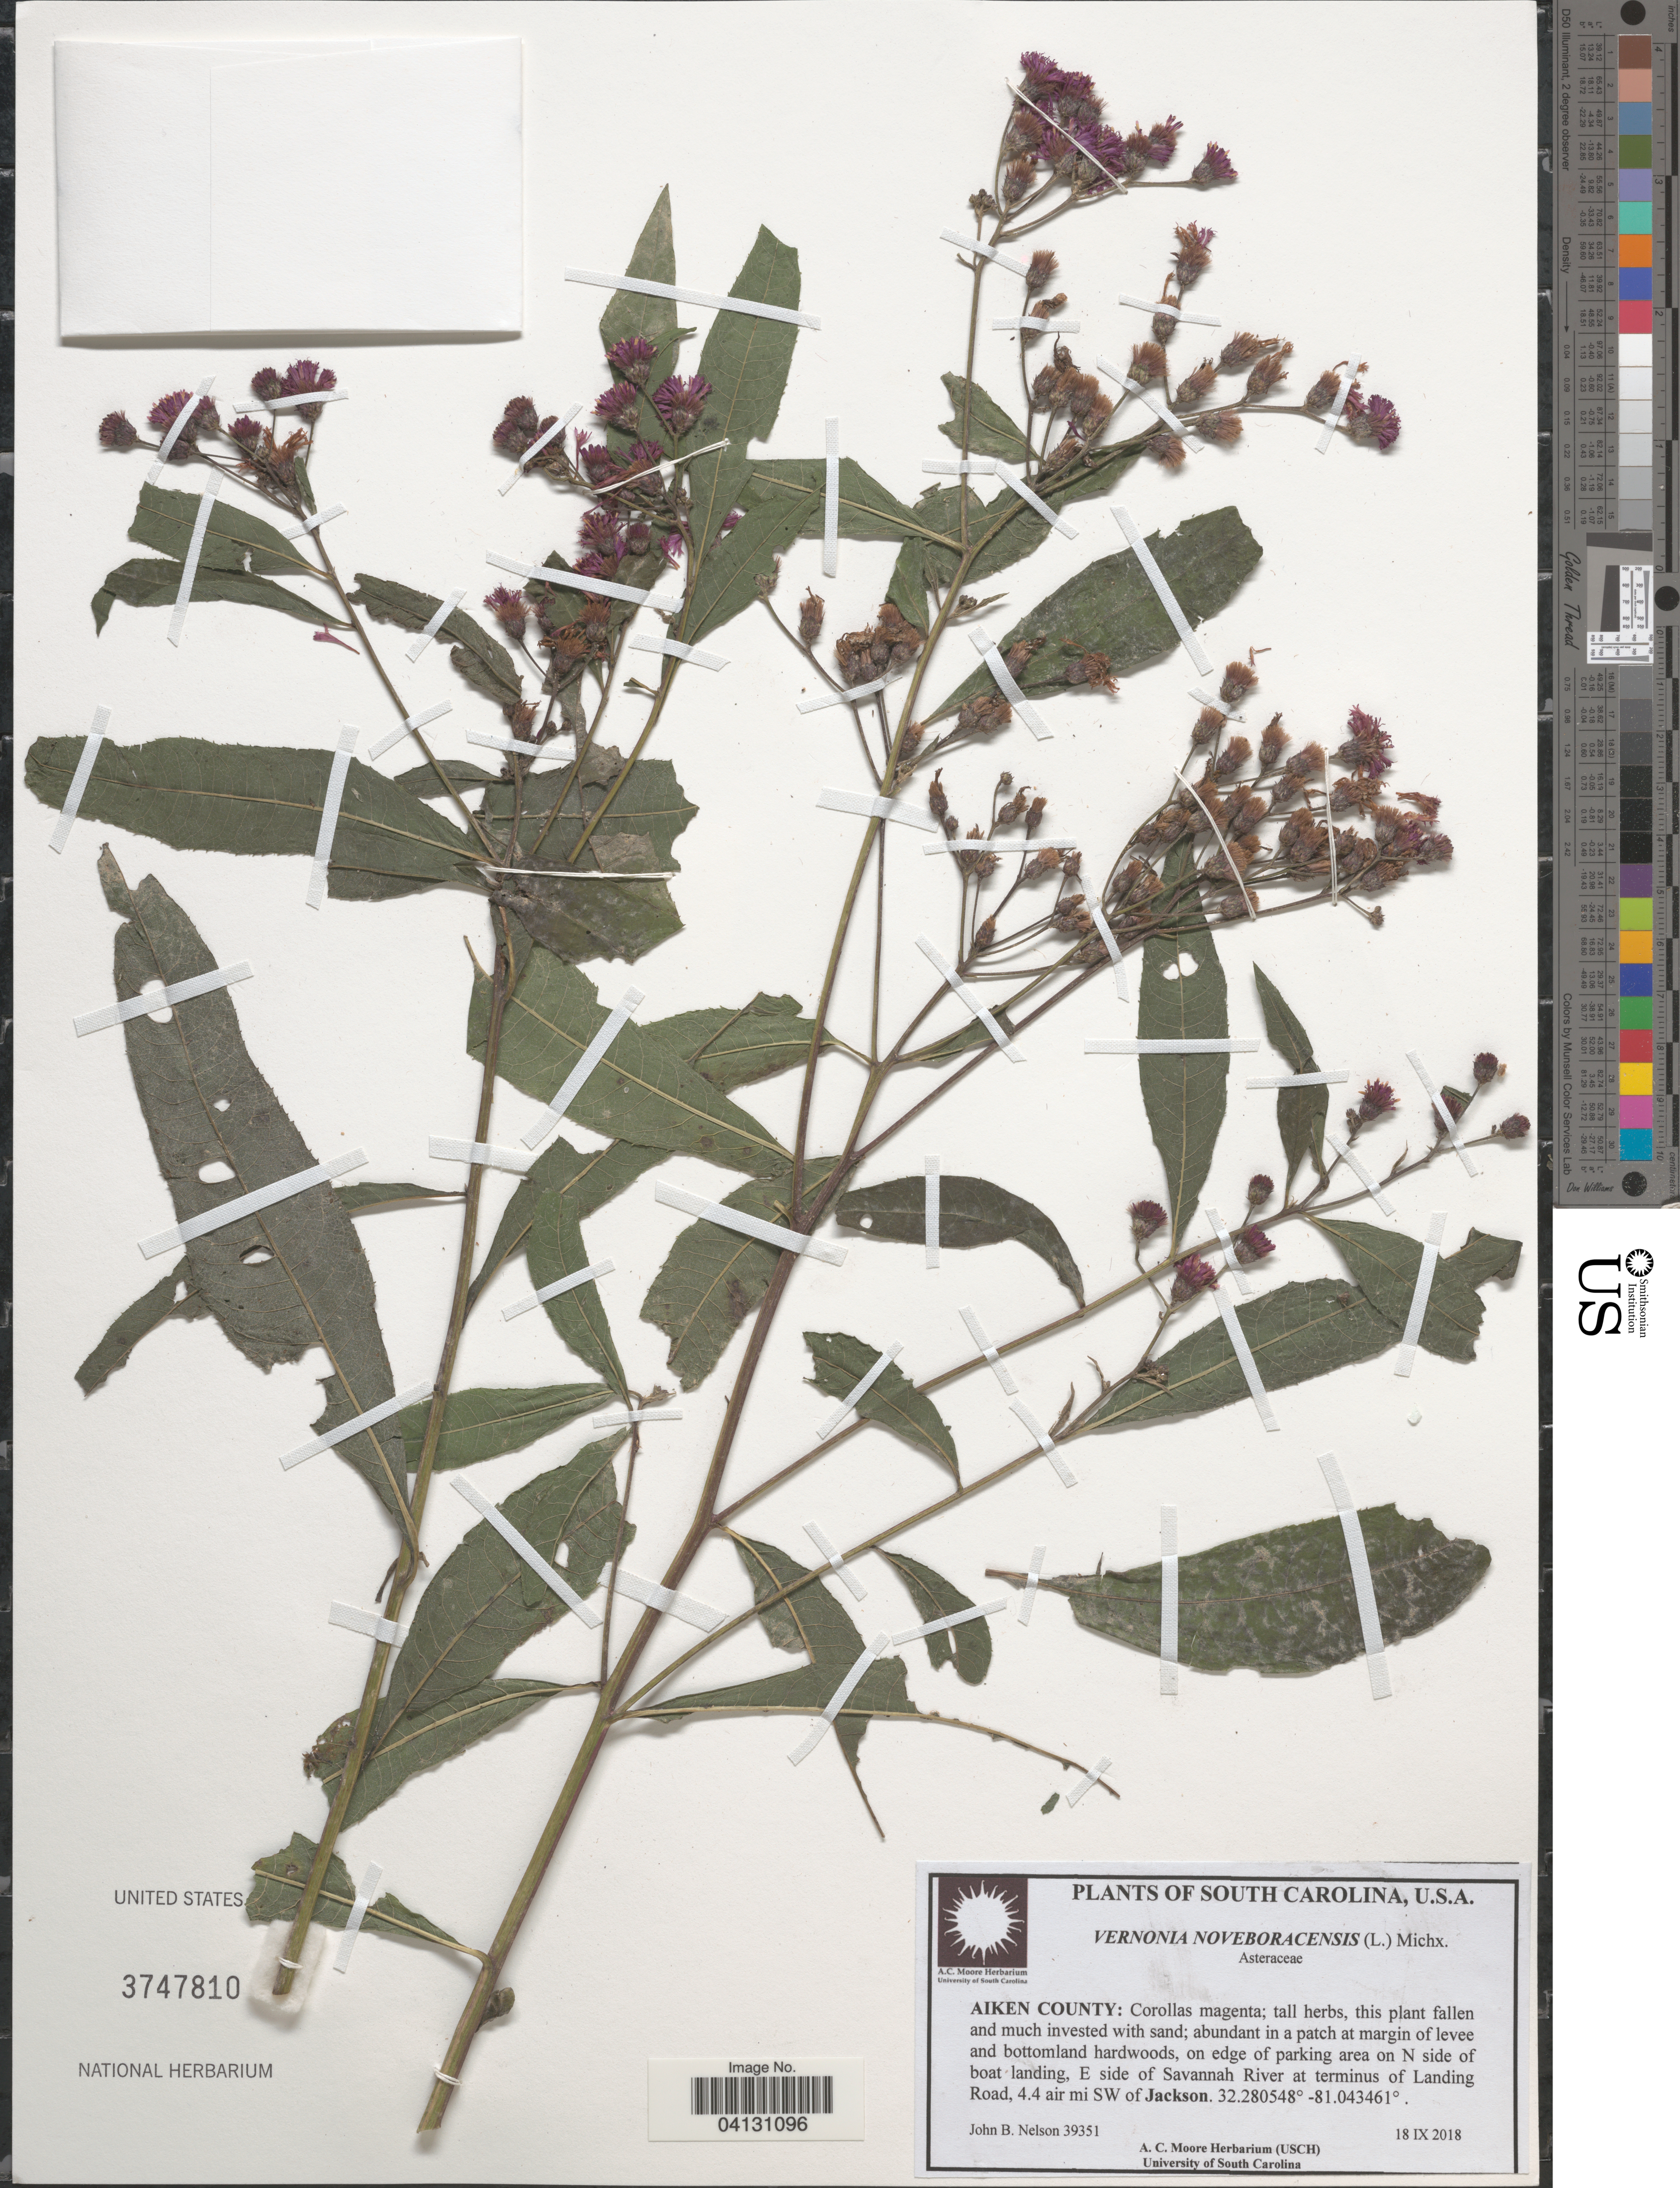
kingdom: Plantae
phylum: Tracheophyta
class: Magnoliopsida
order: Asterales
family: Asteraceae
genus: Vernonia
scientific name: Vernonia noveboracensis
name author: (L.) Michx.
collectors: J. B. Nelson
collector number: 39351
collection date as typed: Transcribed d/m/y: 18/9/2018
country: United States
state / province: South Carolina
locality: Aiken County: on edge of parking area on N side of boat landing, E side of Savannah River at terminus of Landing Road, 4.4 air mi SW of Jackson.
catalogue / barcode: US 3747810